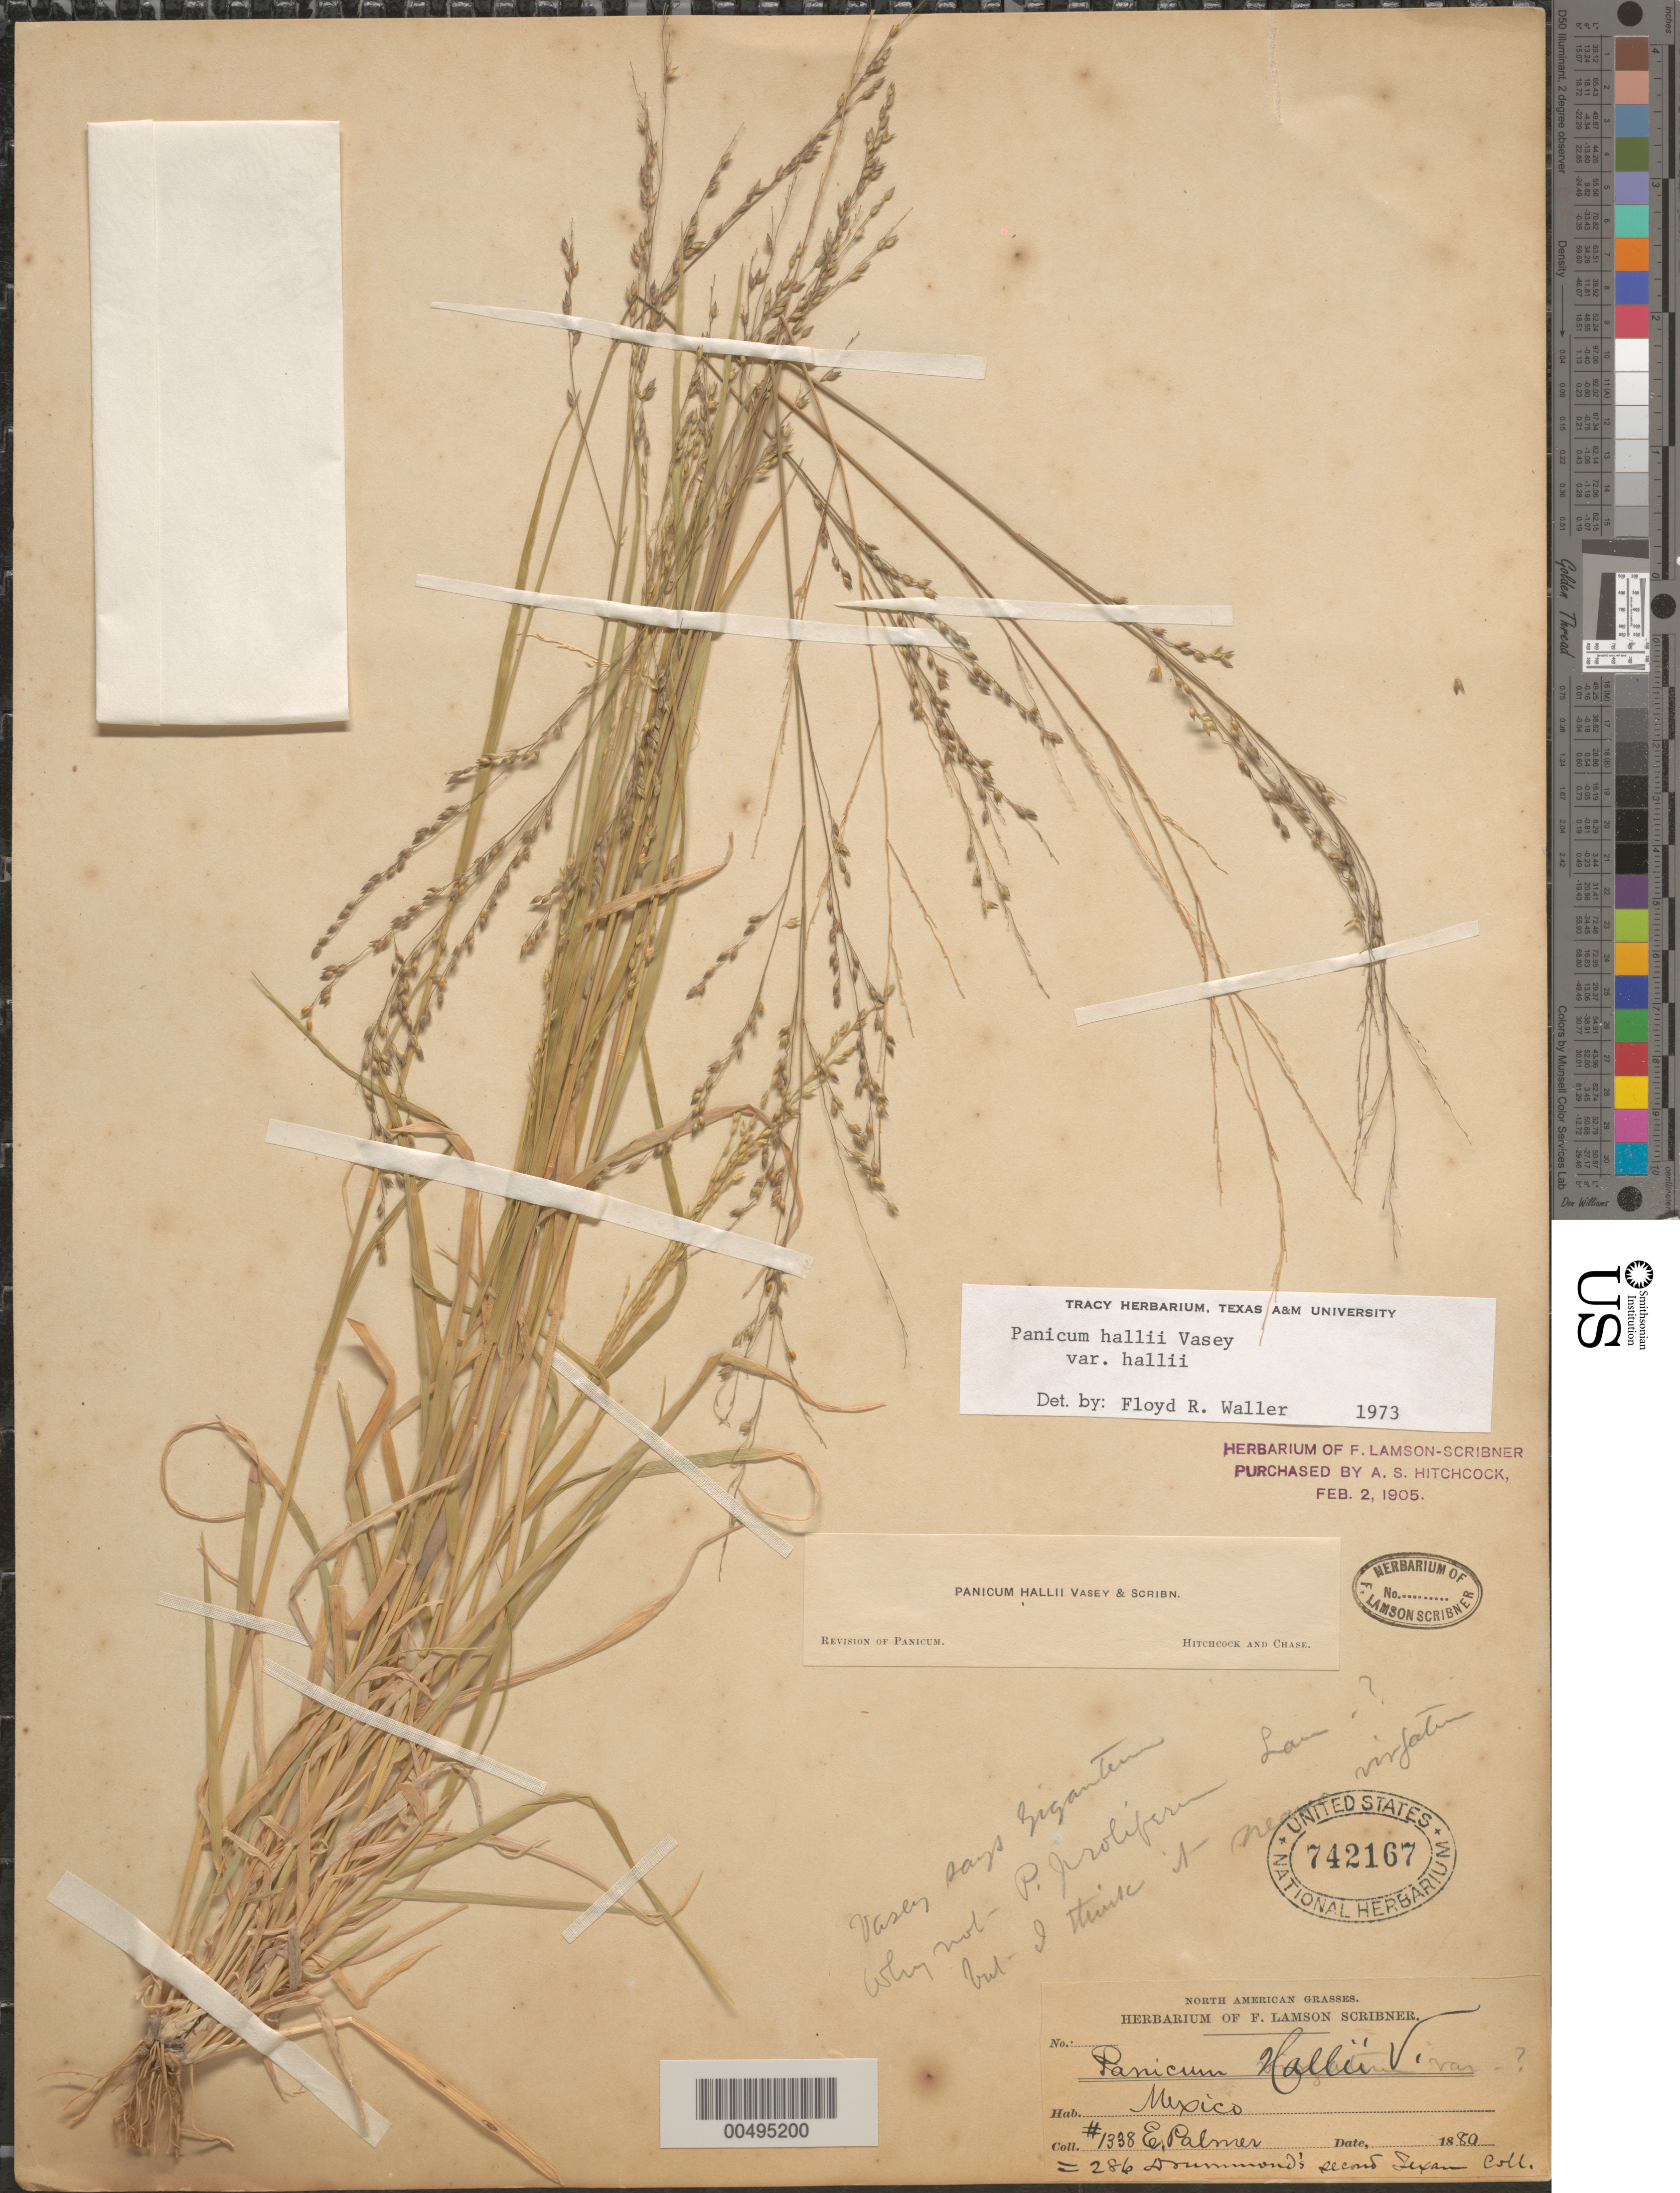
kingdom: Plantae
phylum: Tracheophyta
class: Liliopsida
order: Poales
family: Poaceae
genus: Panicum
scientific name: Panicum hallii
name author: Vasey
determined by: Waller, F. R.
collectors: E. Palmer & Doummond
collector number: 1338 (286)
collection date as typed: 1880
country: Mexico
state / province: Durango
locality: San Ramon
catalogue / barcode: US 742167